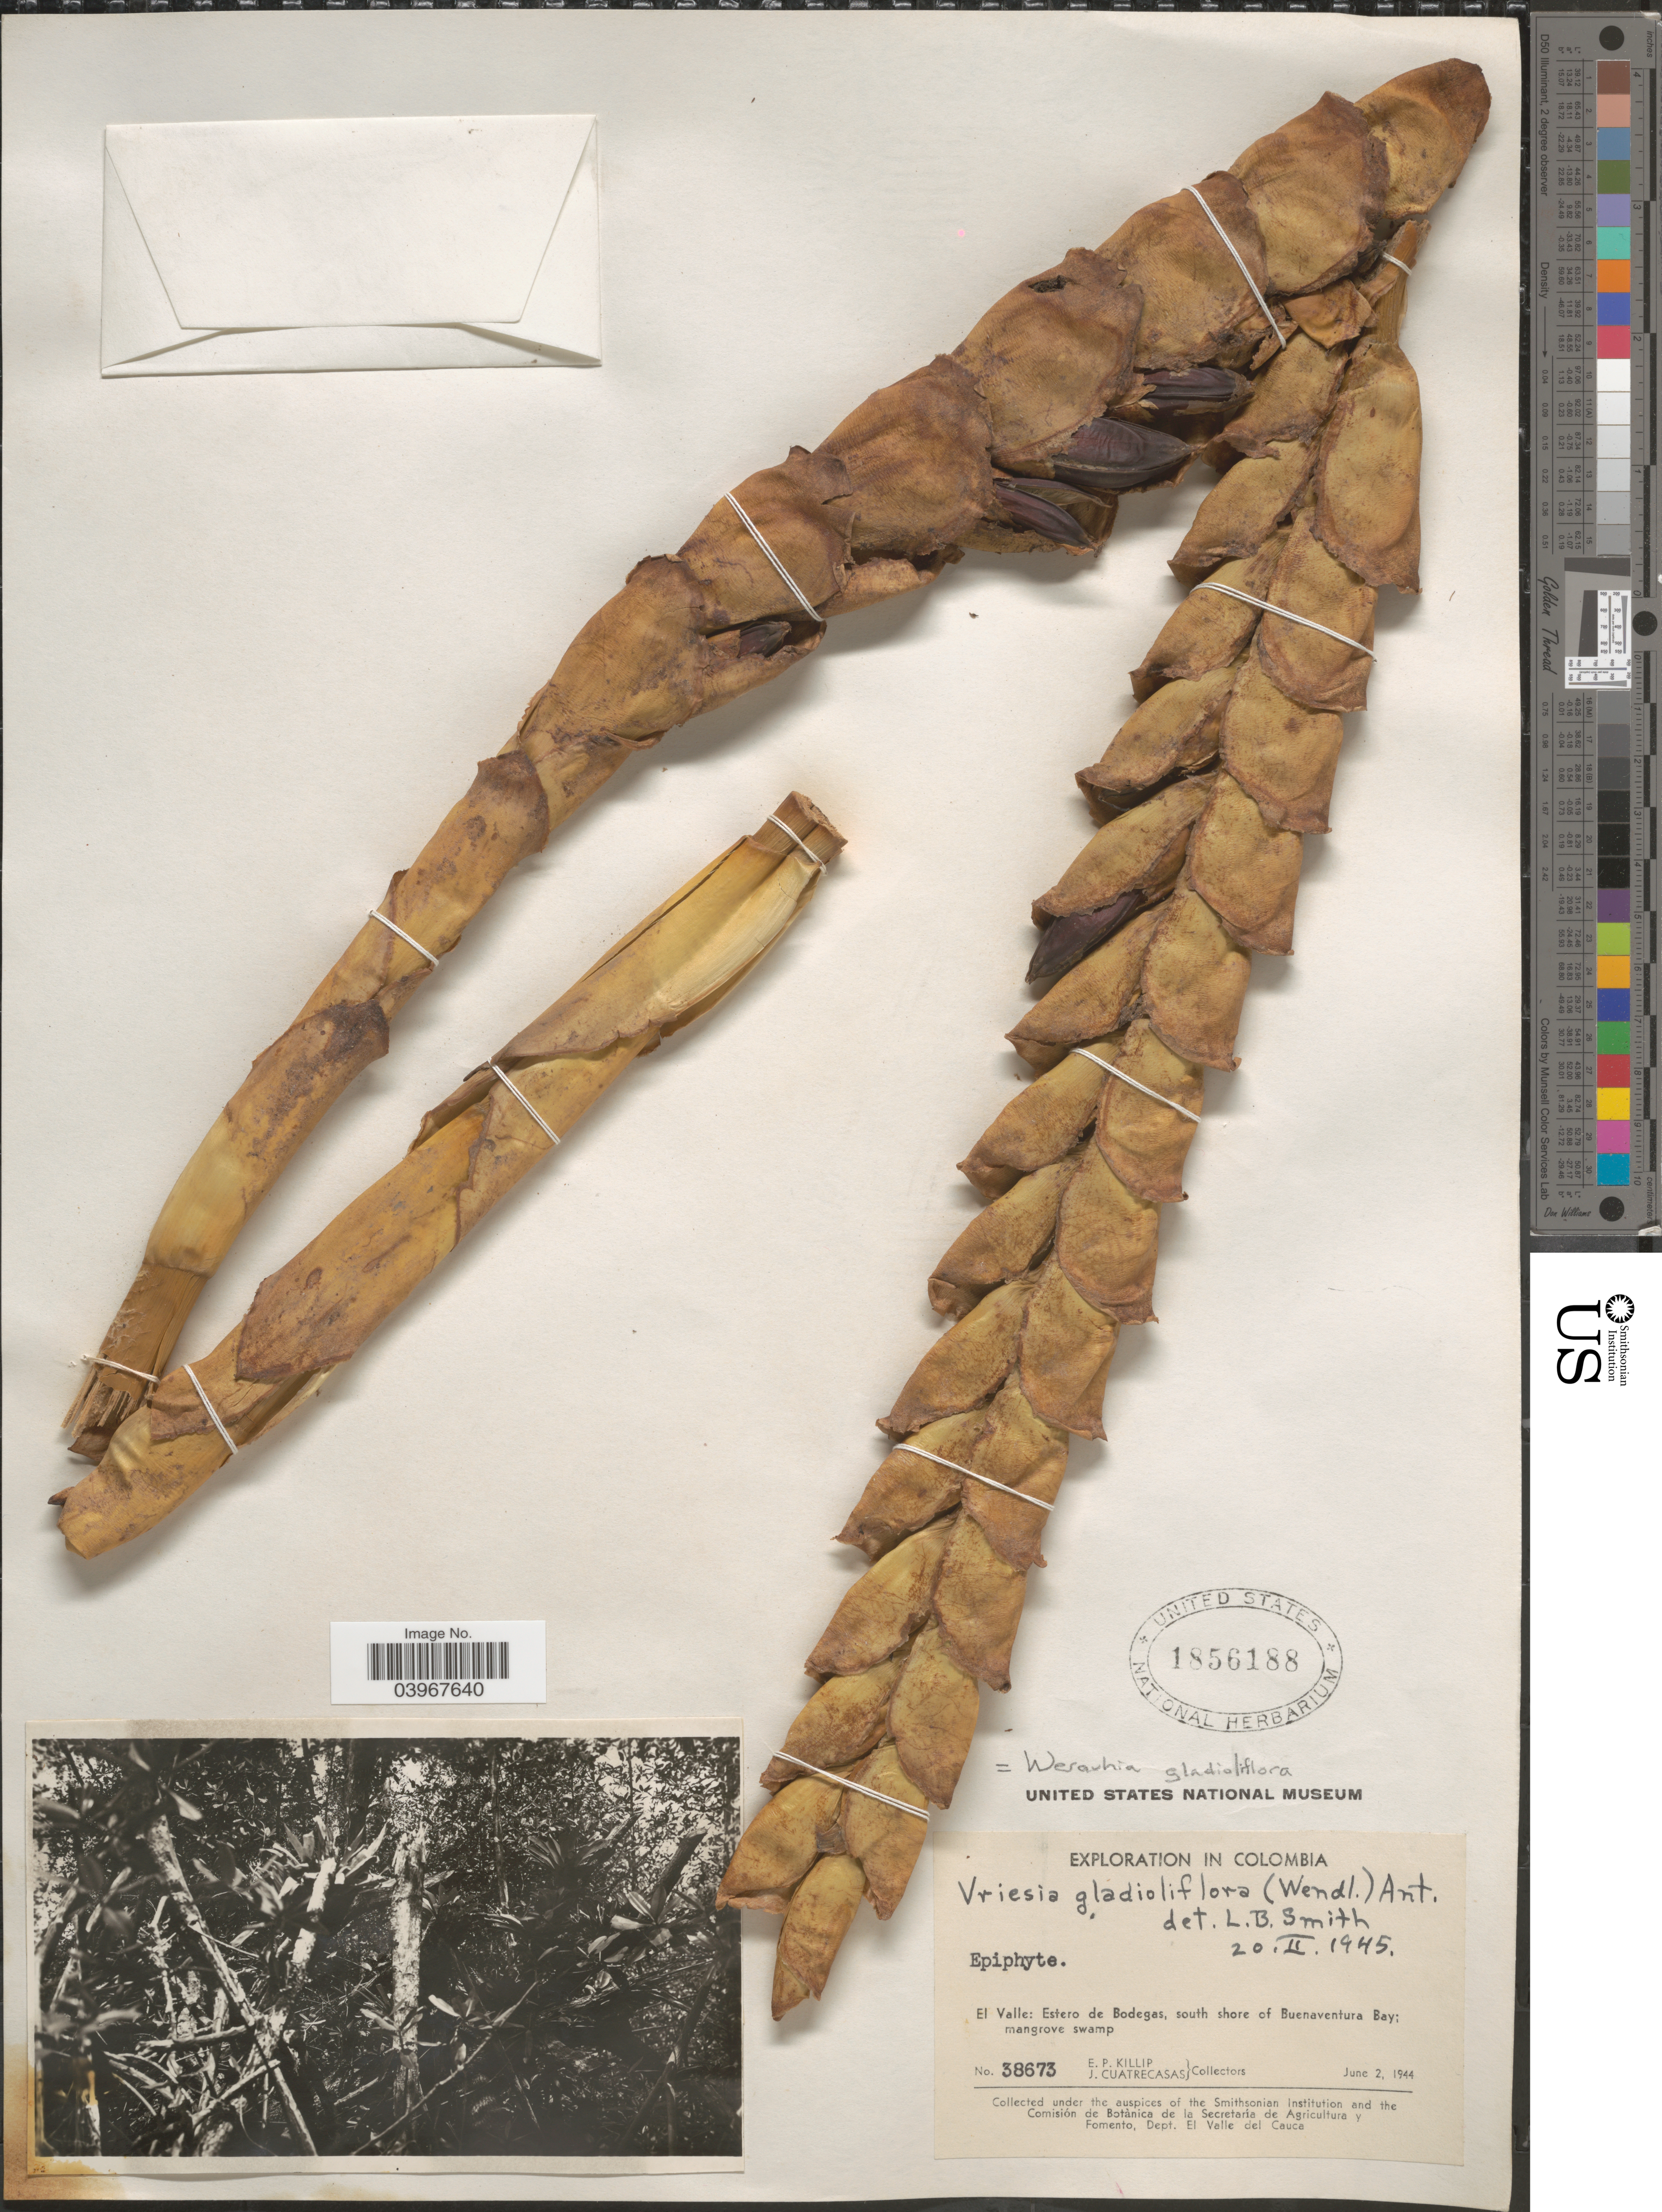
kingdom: Plantae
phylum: Tracheophyta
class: Liliopsida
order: Poales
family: Bromeliaceae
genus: Werauhia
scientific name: Werauhia gladioliflora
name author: (H. Wendl.) J.R. Grant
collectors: E. P. Killip & J. Cuatrecasas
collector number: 38673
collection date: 1944-06-02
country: Colombia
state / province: Valle del Cauca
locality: El Valle: Estero de Bodegas, south shore of Buenaventura Bay; mangrove swamp.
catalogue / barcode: US 1856188